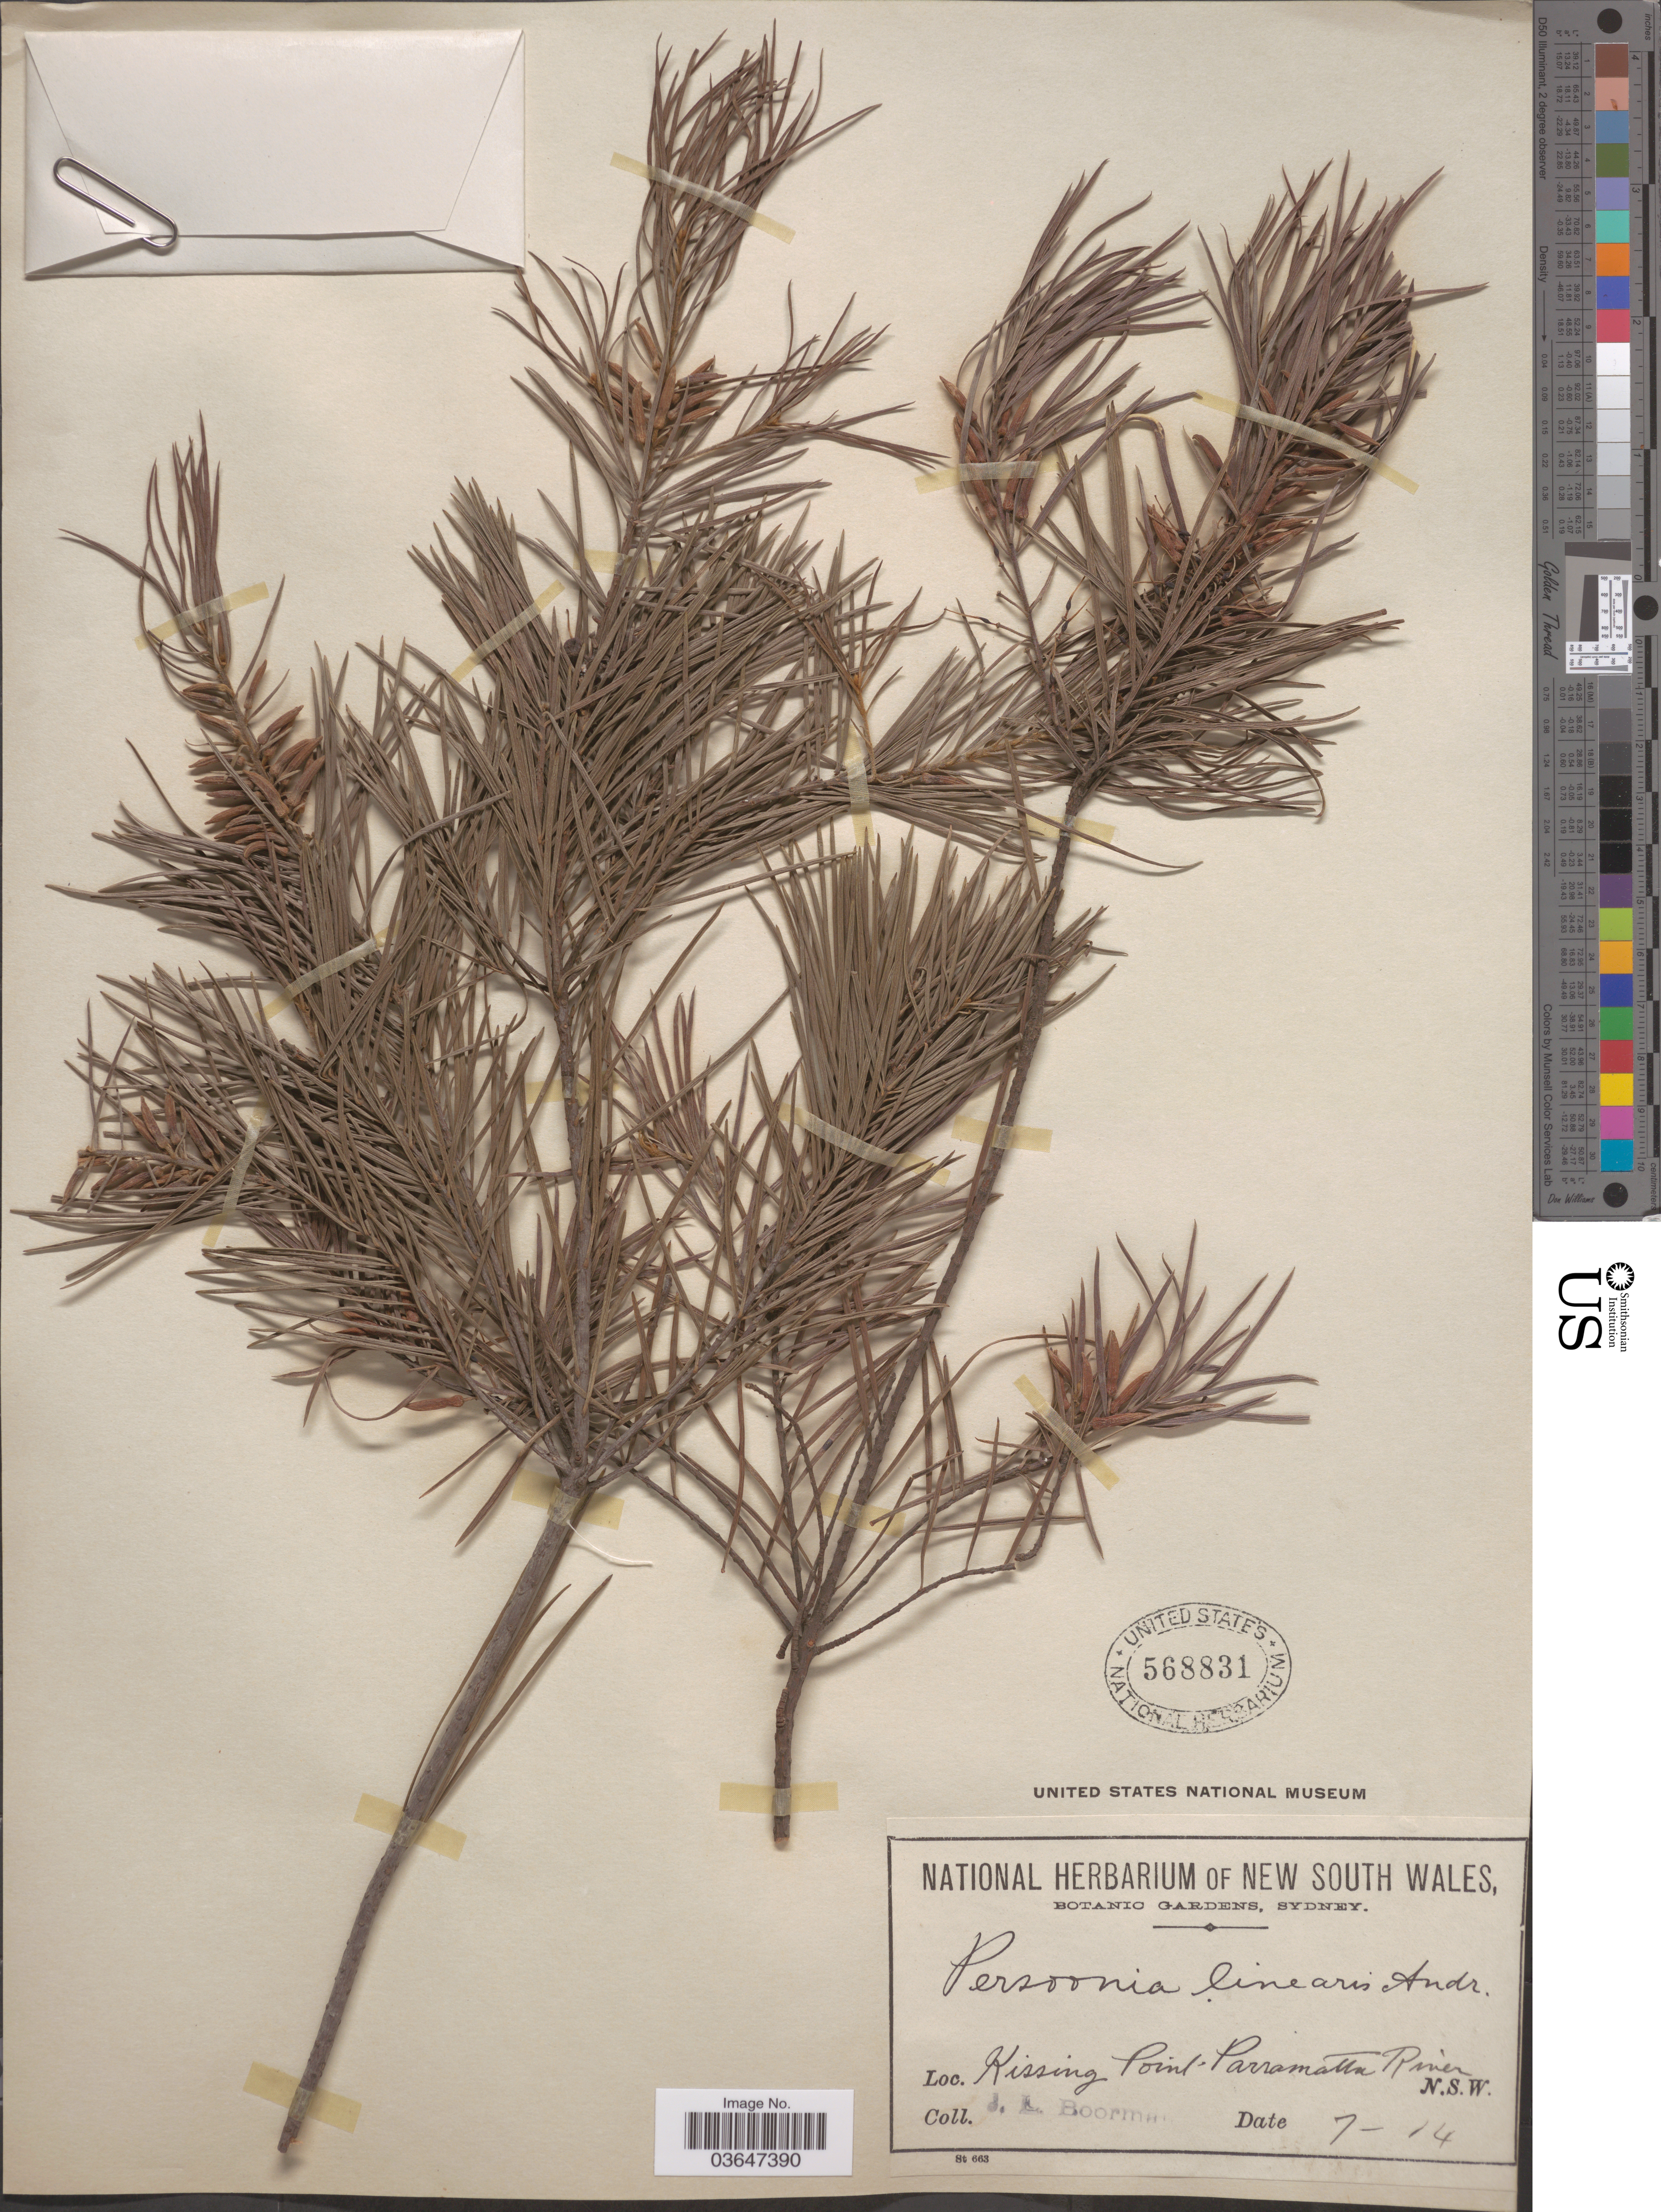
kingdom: Plantae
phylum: Tracheophyta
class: Magnoliopsida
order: Proteales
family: Proteaceae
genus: Persoonia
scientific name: Persoonia linearis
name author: Andrews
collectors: J. Boorman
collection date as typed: Transcribed d/m/y: /7/14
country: Australia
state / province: New South Wales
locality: Kissing Point-Parramatta River.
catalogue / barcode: US 568831